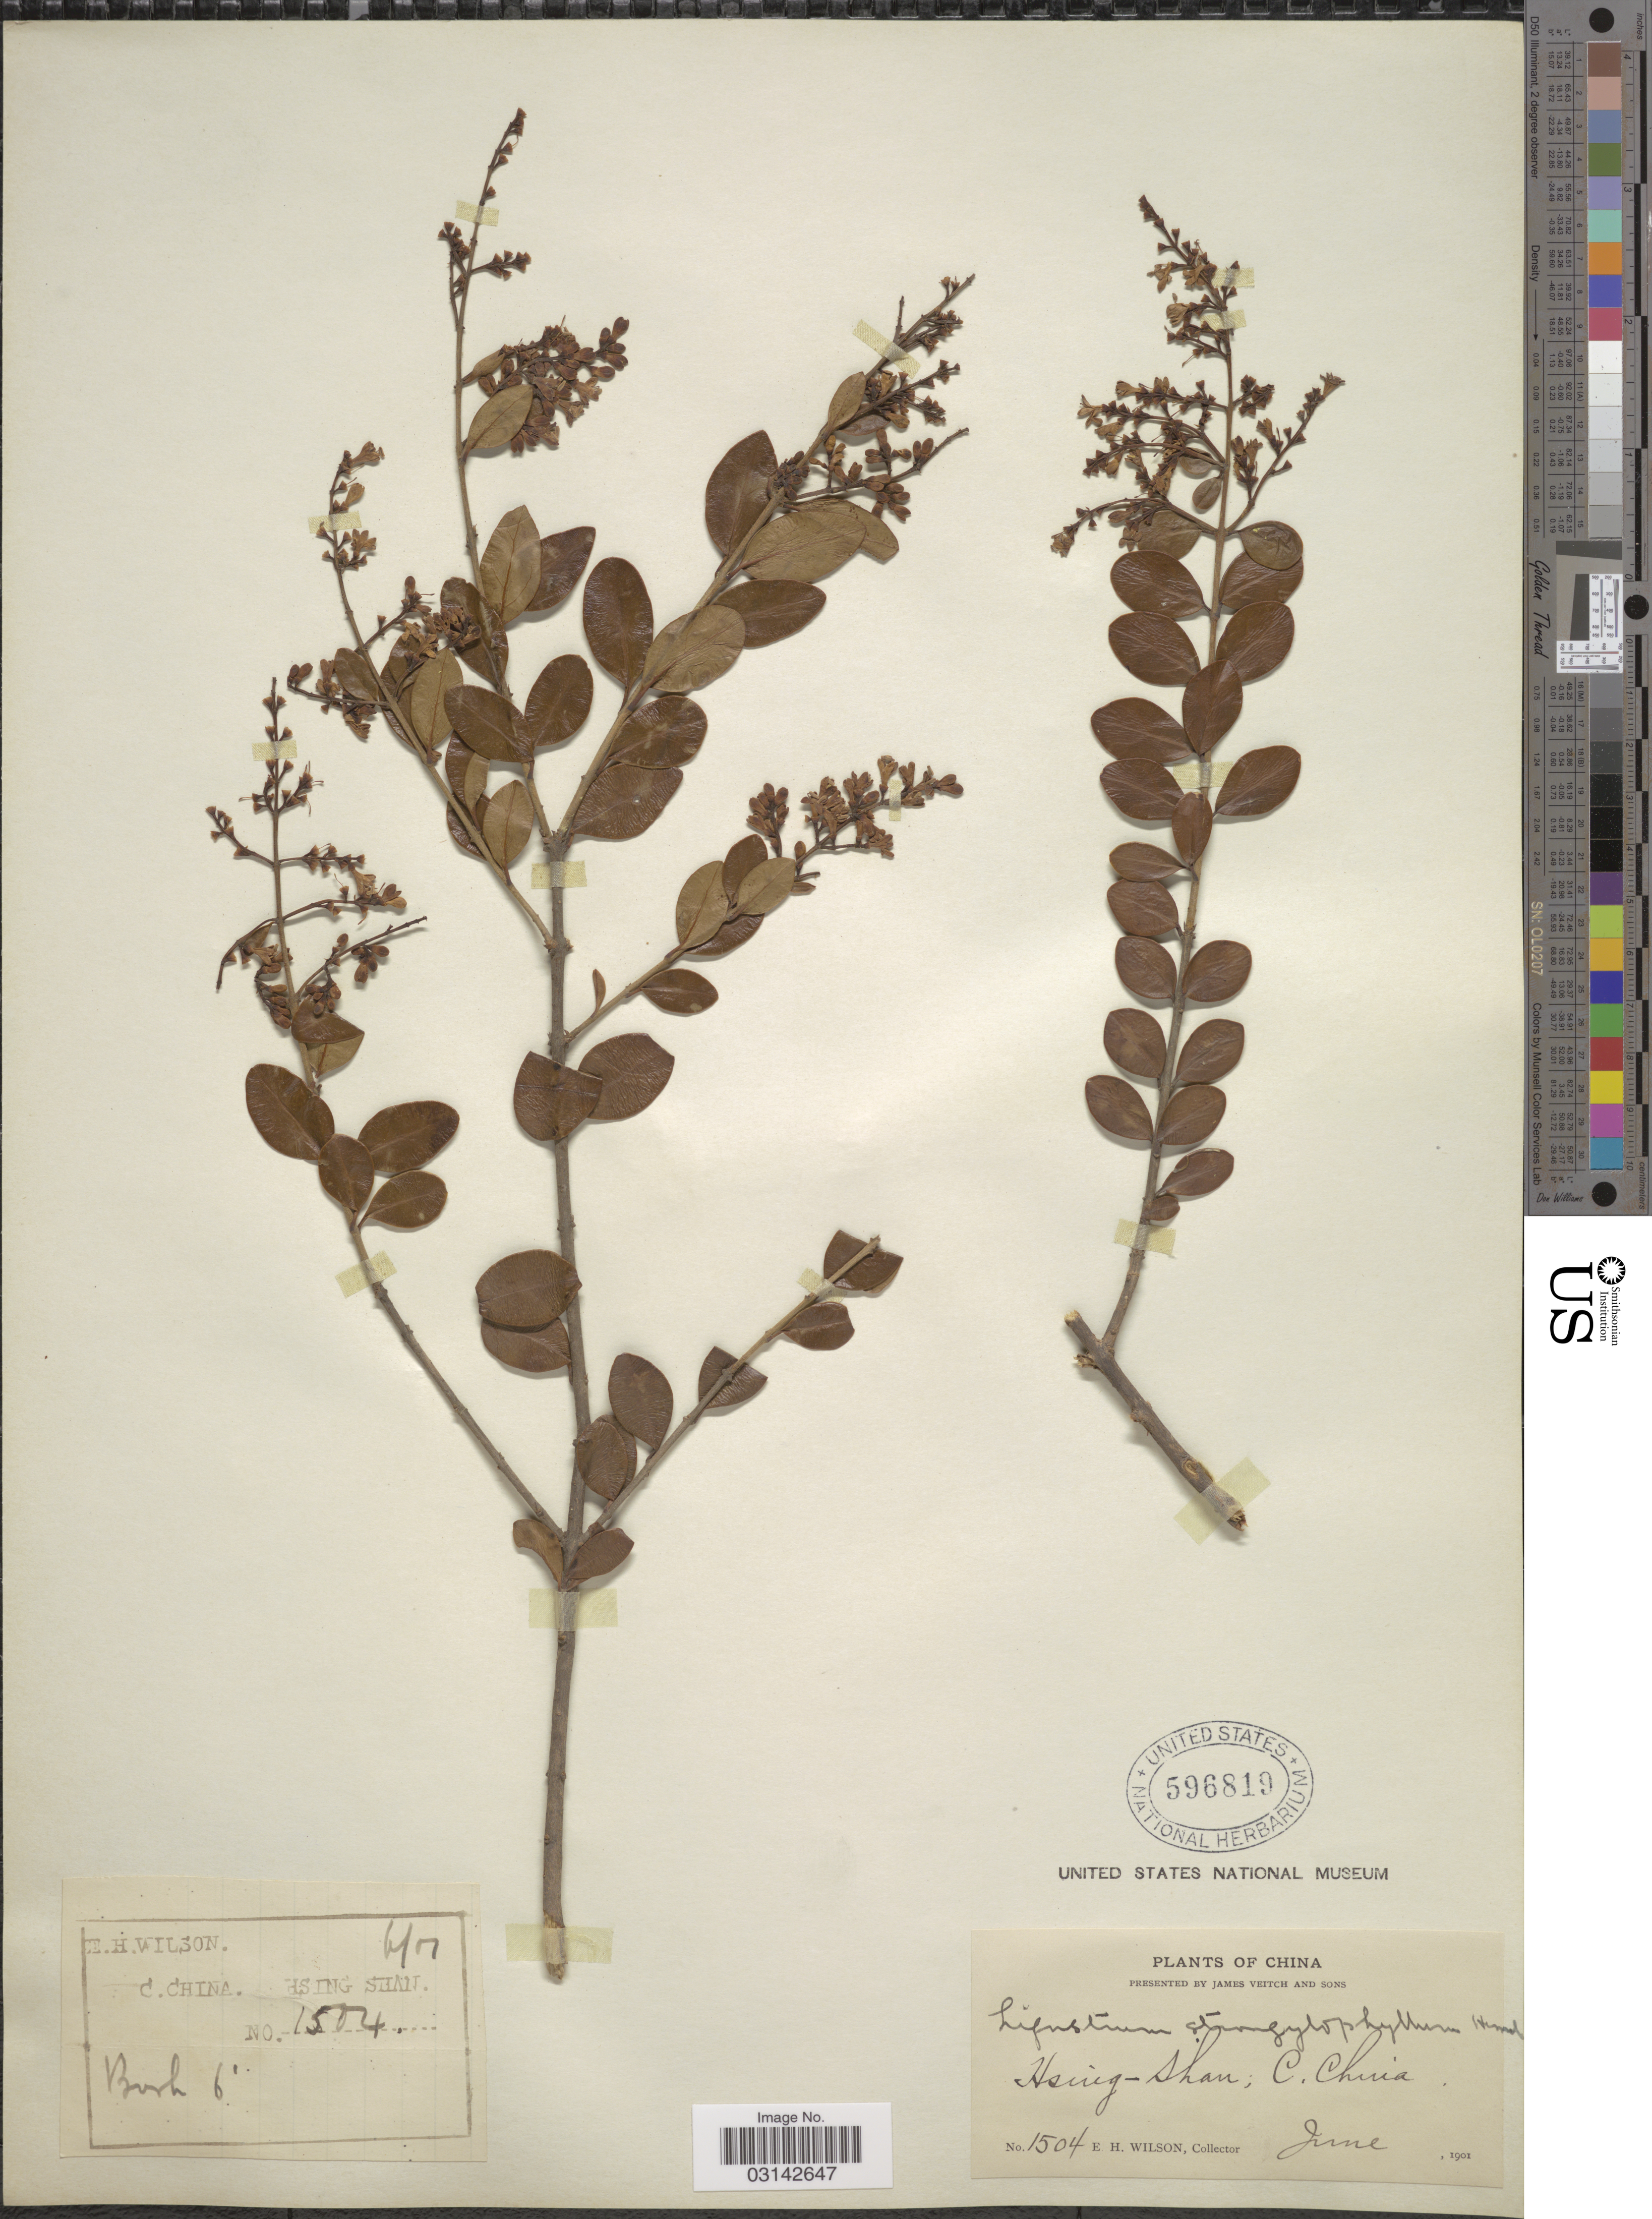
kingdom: Plantae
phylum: Tracheophyta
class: Magnoliopsida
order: Lamiales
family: Oleaceae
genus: Ligustrum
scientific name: Ligustrum strongylophyllum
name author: Hemsl.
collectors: E. Wilson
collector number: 1504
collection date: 1901-06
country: China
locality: Hsing-shan, C. China.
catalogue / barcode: US 596819